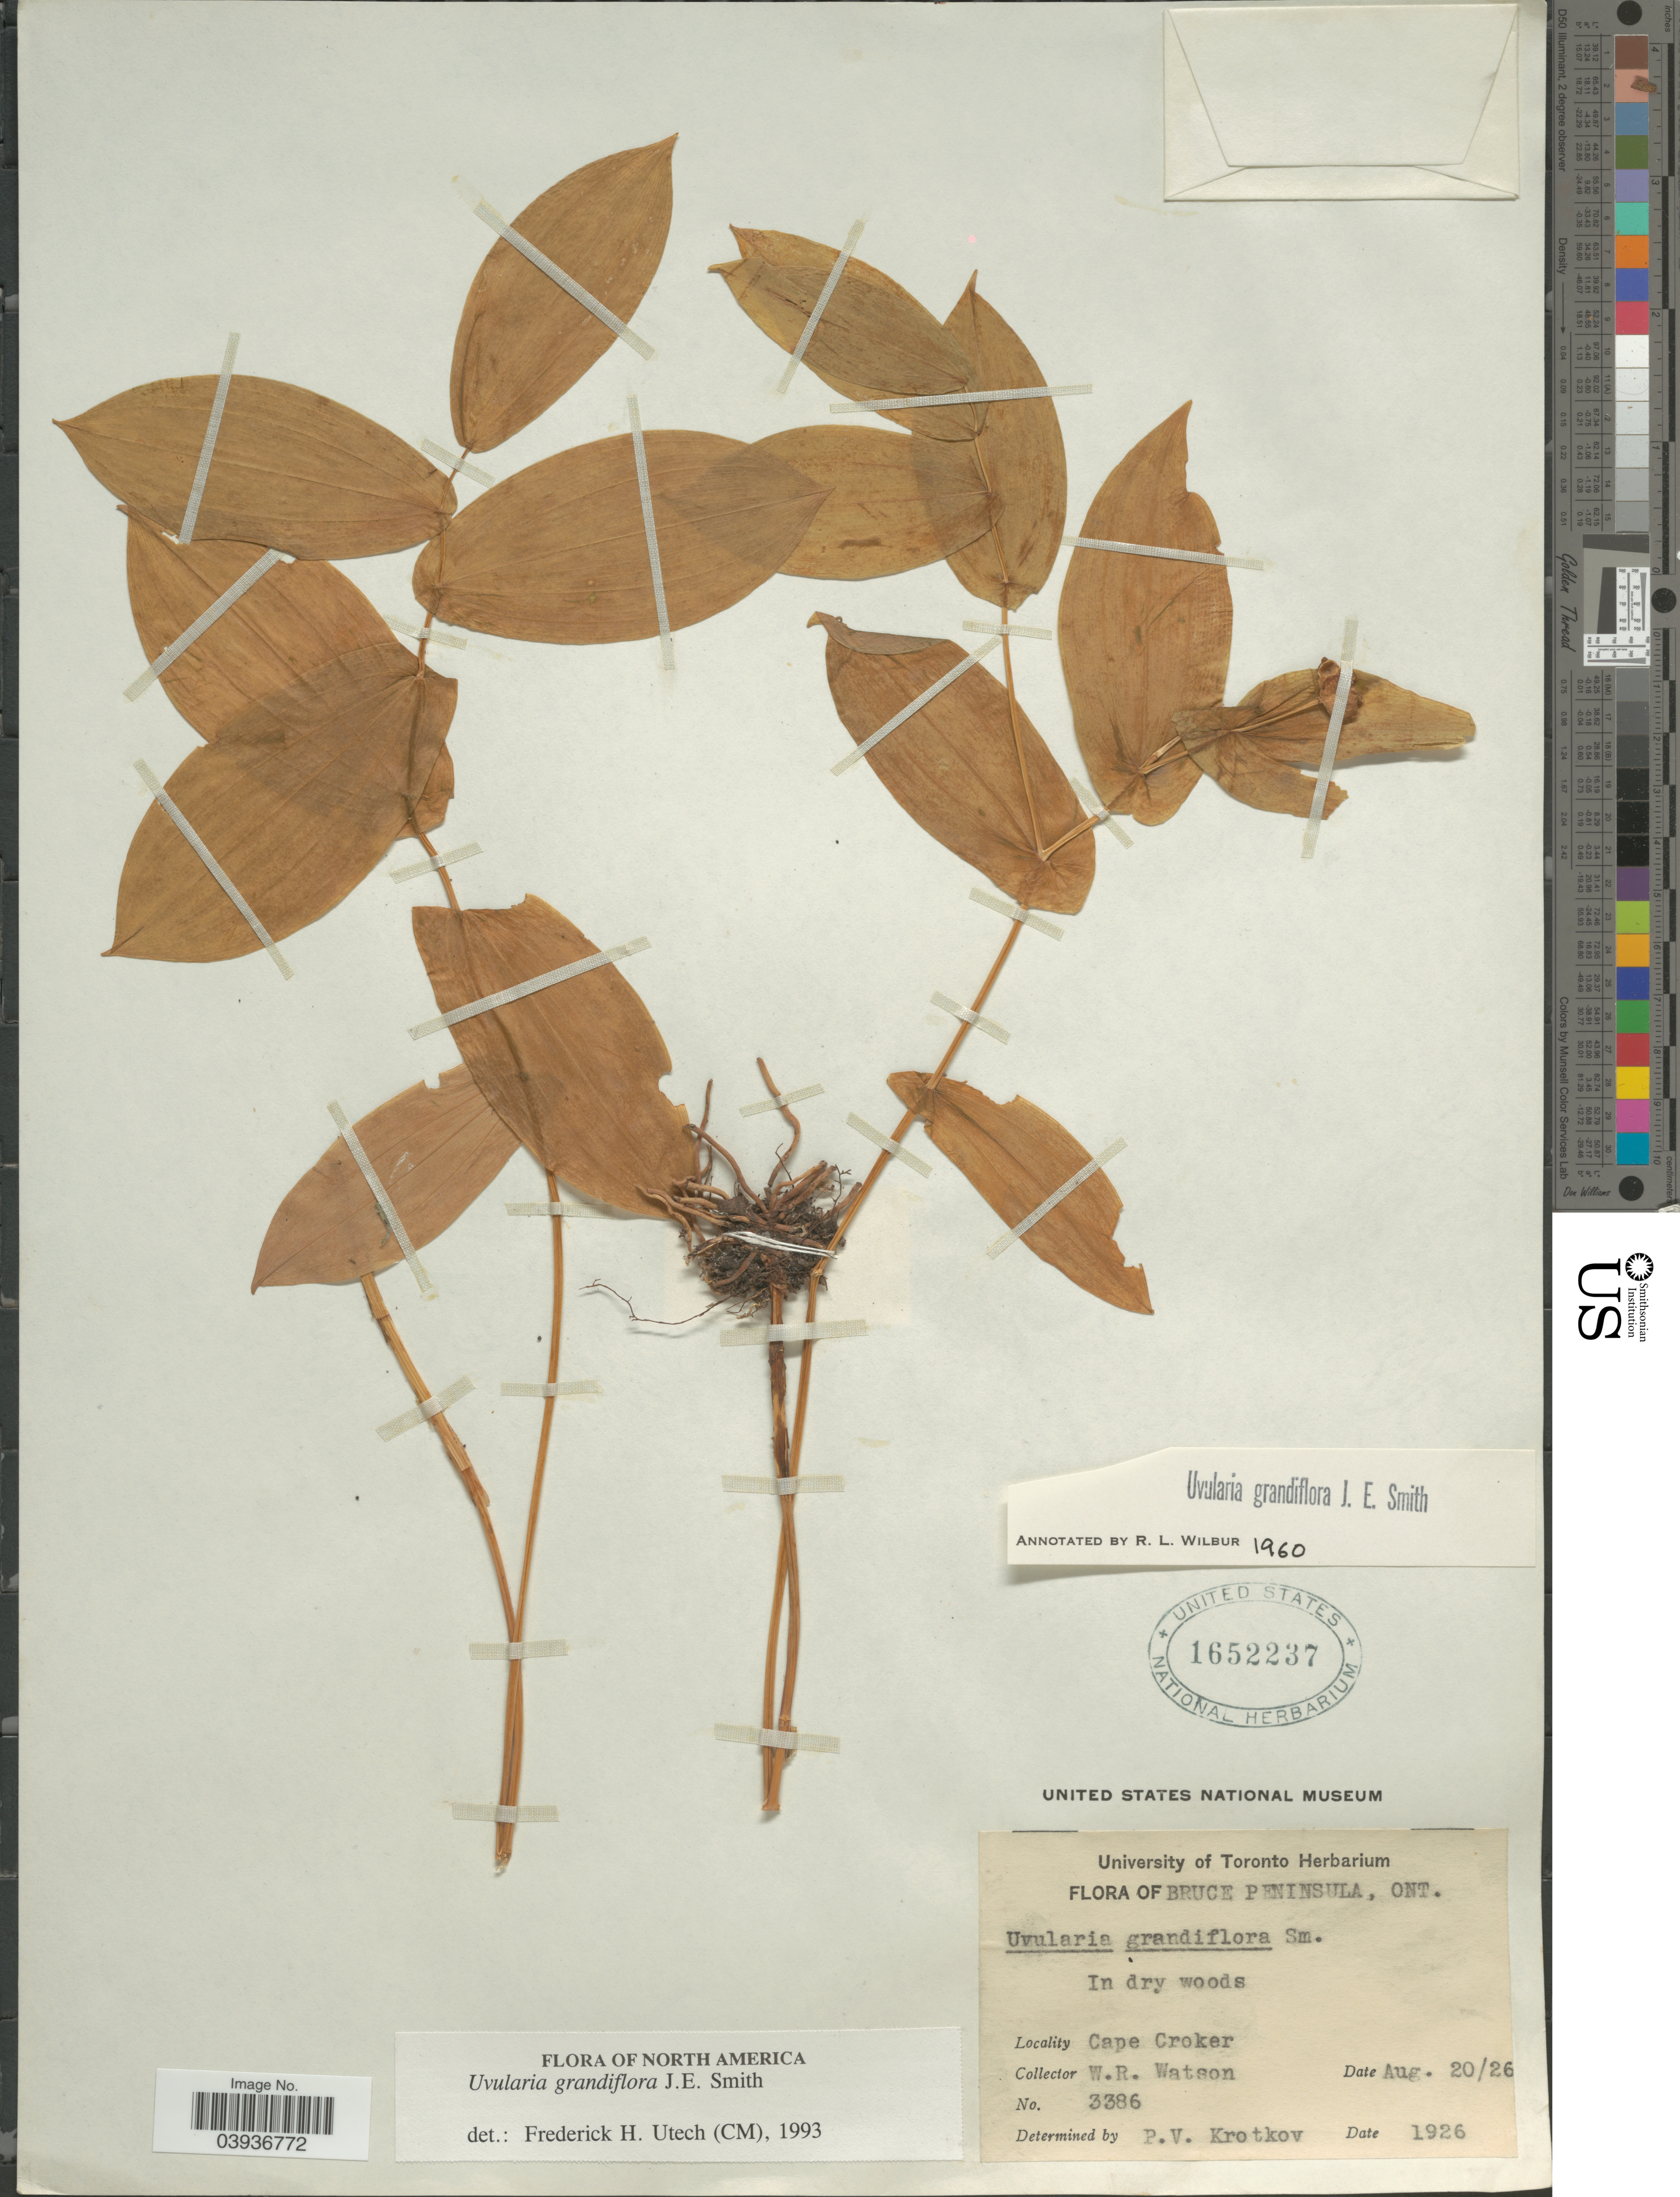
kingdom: Plantae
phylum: Tracheophyta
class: Liliopsida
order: Liliales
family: Colchicaceae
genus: Uvularia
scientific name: Uvularia grandiflora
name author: Sm.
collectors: W. R. Watson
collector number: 3386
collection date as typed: Transcribed d/m/y: 20/8/26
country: Canada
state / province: Ontario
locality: Bruce Peninsula. Cape Croker.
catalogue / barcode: US 1652237